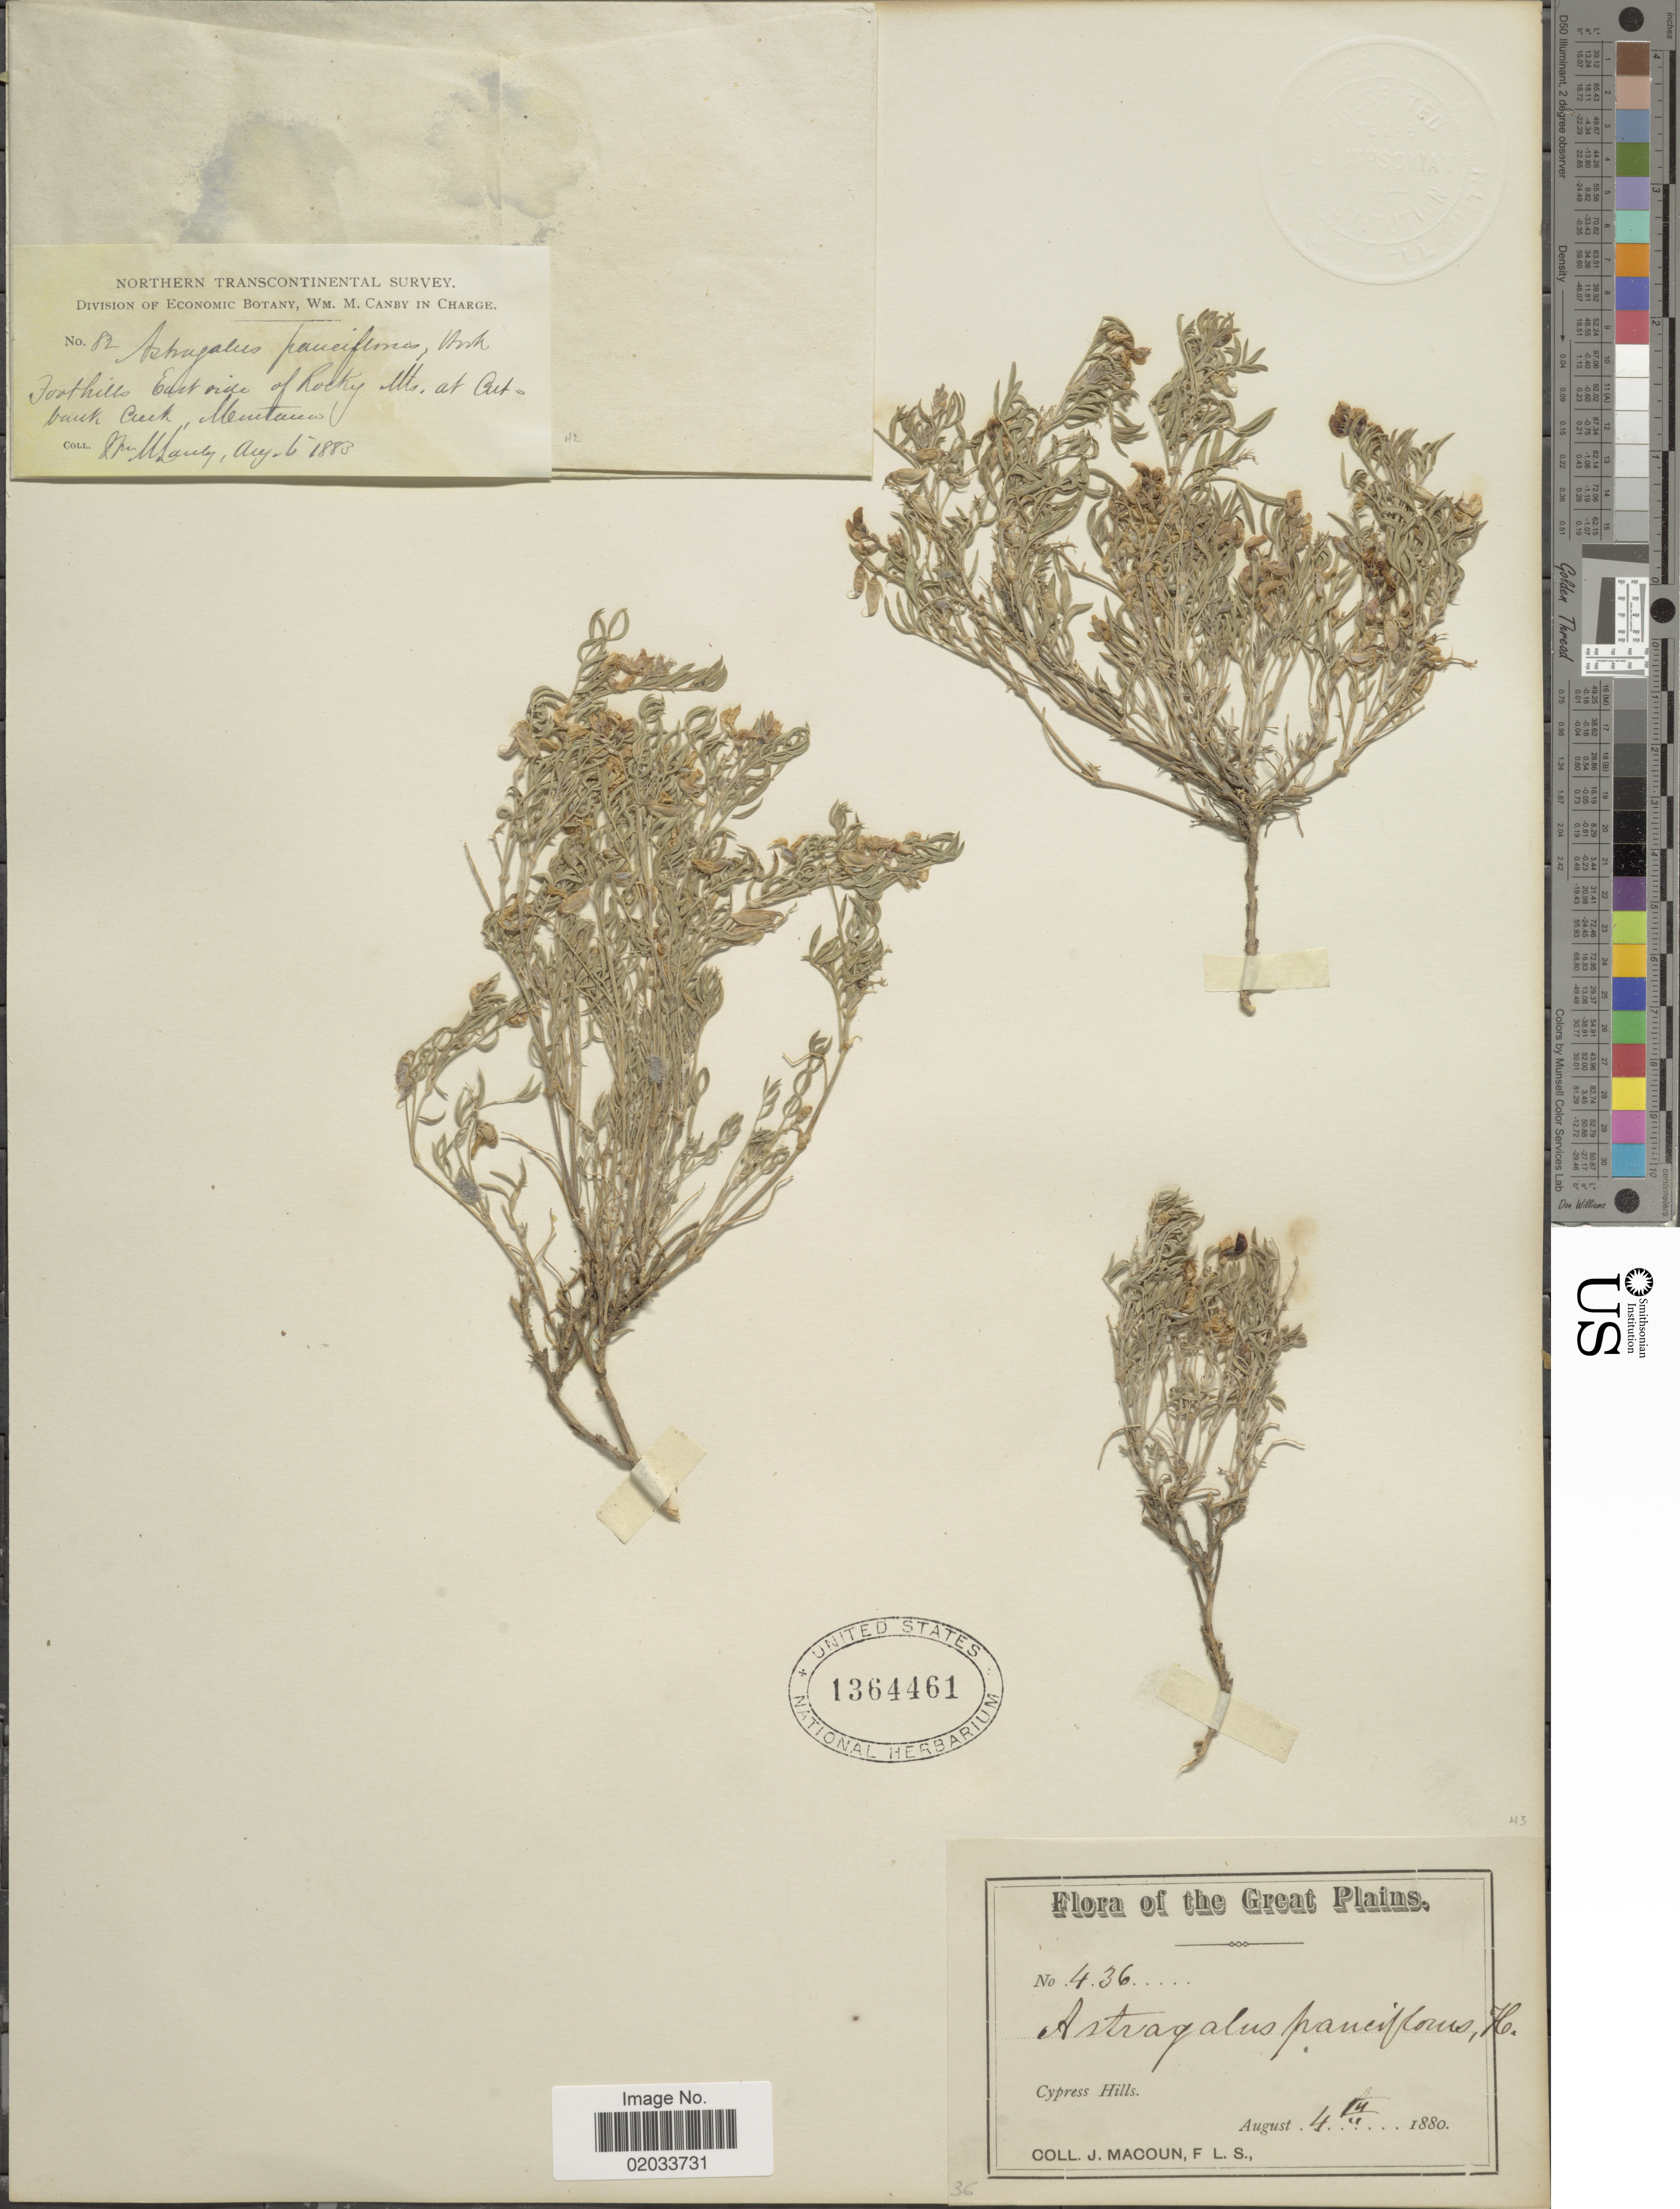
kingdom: Plantae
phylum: Tracheophyta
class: Magnoliopsida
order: Fabales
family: Fabaceae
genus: Astragalus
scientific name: Astragalus pauciflorus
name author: A. Gray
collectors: J. Macoun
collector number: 436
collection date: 1880-08-04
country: Canada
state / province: Northwest Territories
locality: The Great Plains, Cypress Hills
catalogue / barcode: US 1364461